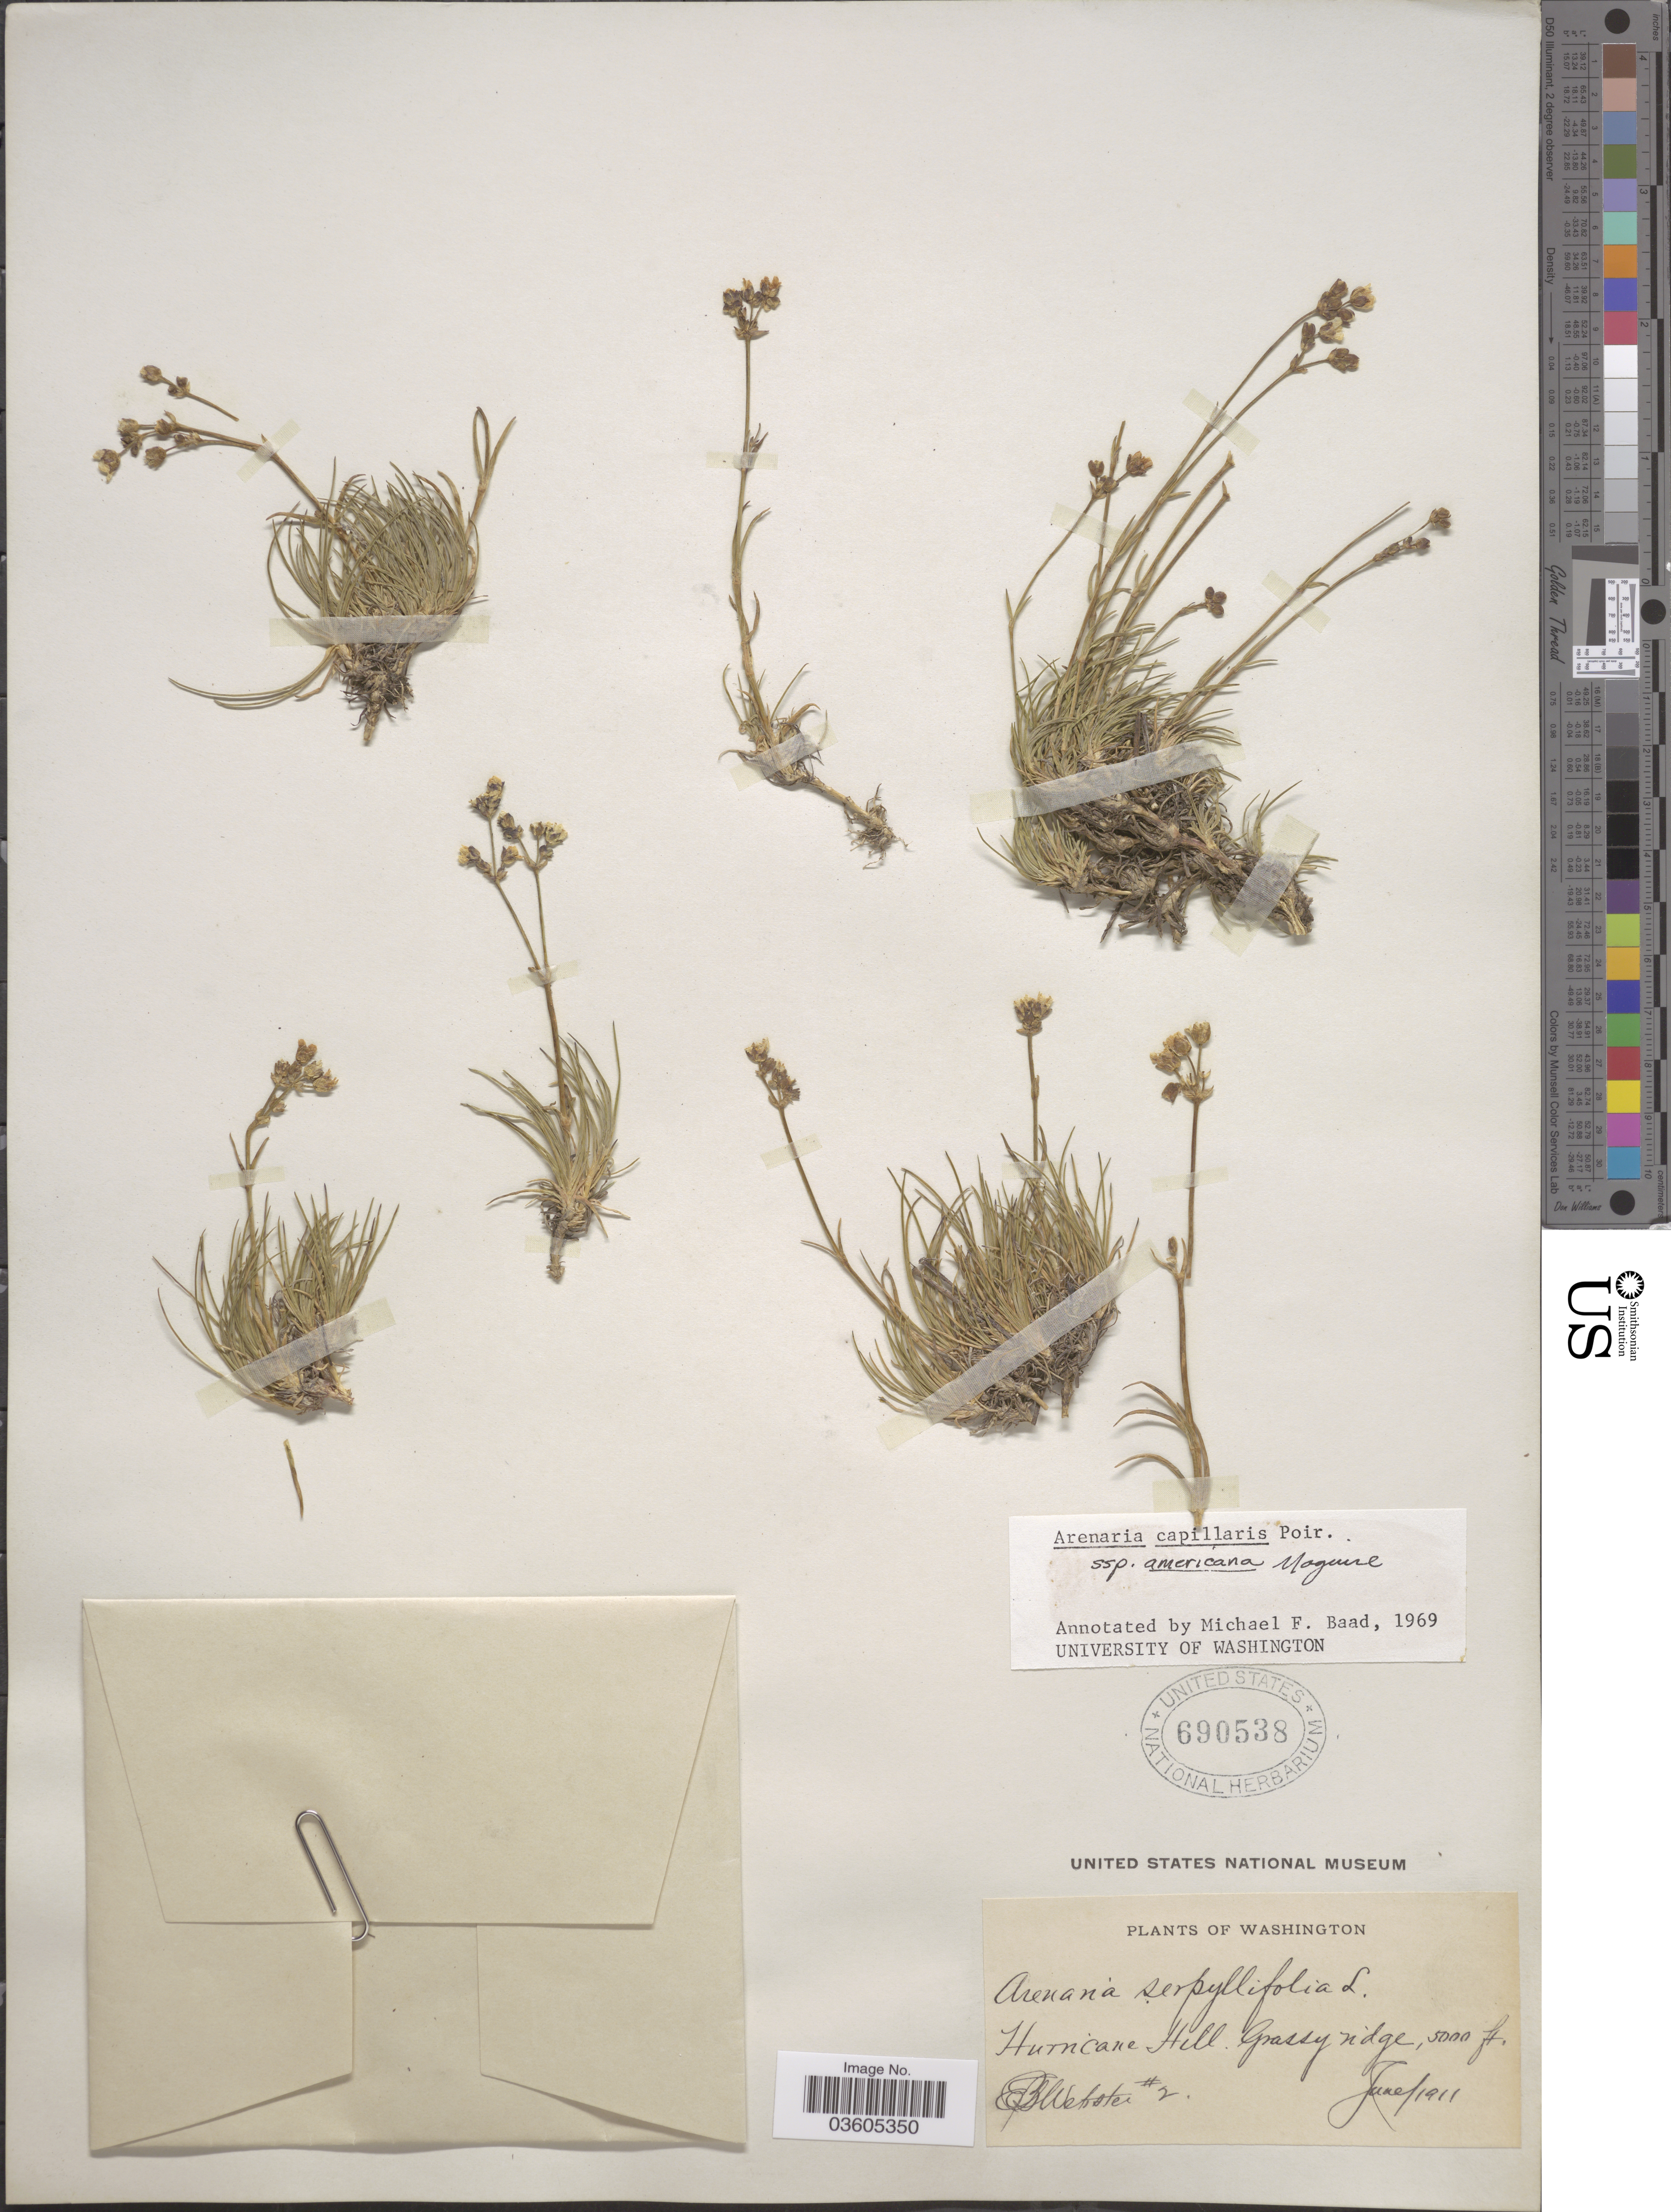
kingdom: Plantae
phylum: Tracheophyta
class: Magnoliopsida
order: Caryophyllales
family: Caryophyllaceae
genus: Eremogone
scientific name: Eremogone capillaris var. americana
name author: (Maguire) R.L. Hartm. & Rabeler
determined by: U.S. National Herbarium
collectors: E. B. Webster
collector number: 2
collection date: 1911-06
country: United States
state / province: Washington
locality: Hurricane Hill.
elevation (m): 1524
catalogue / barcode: US 690538